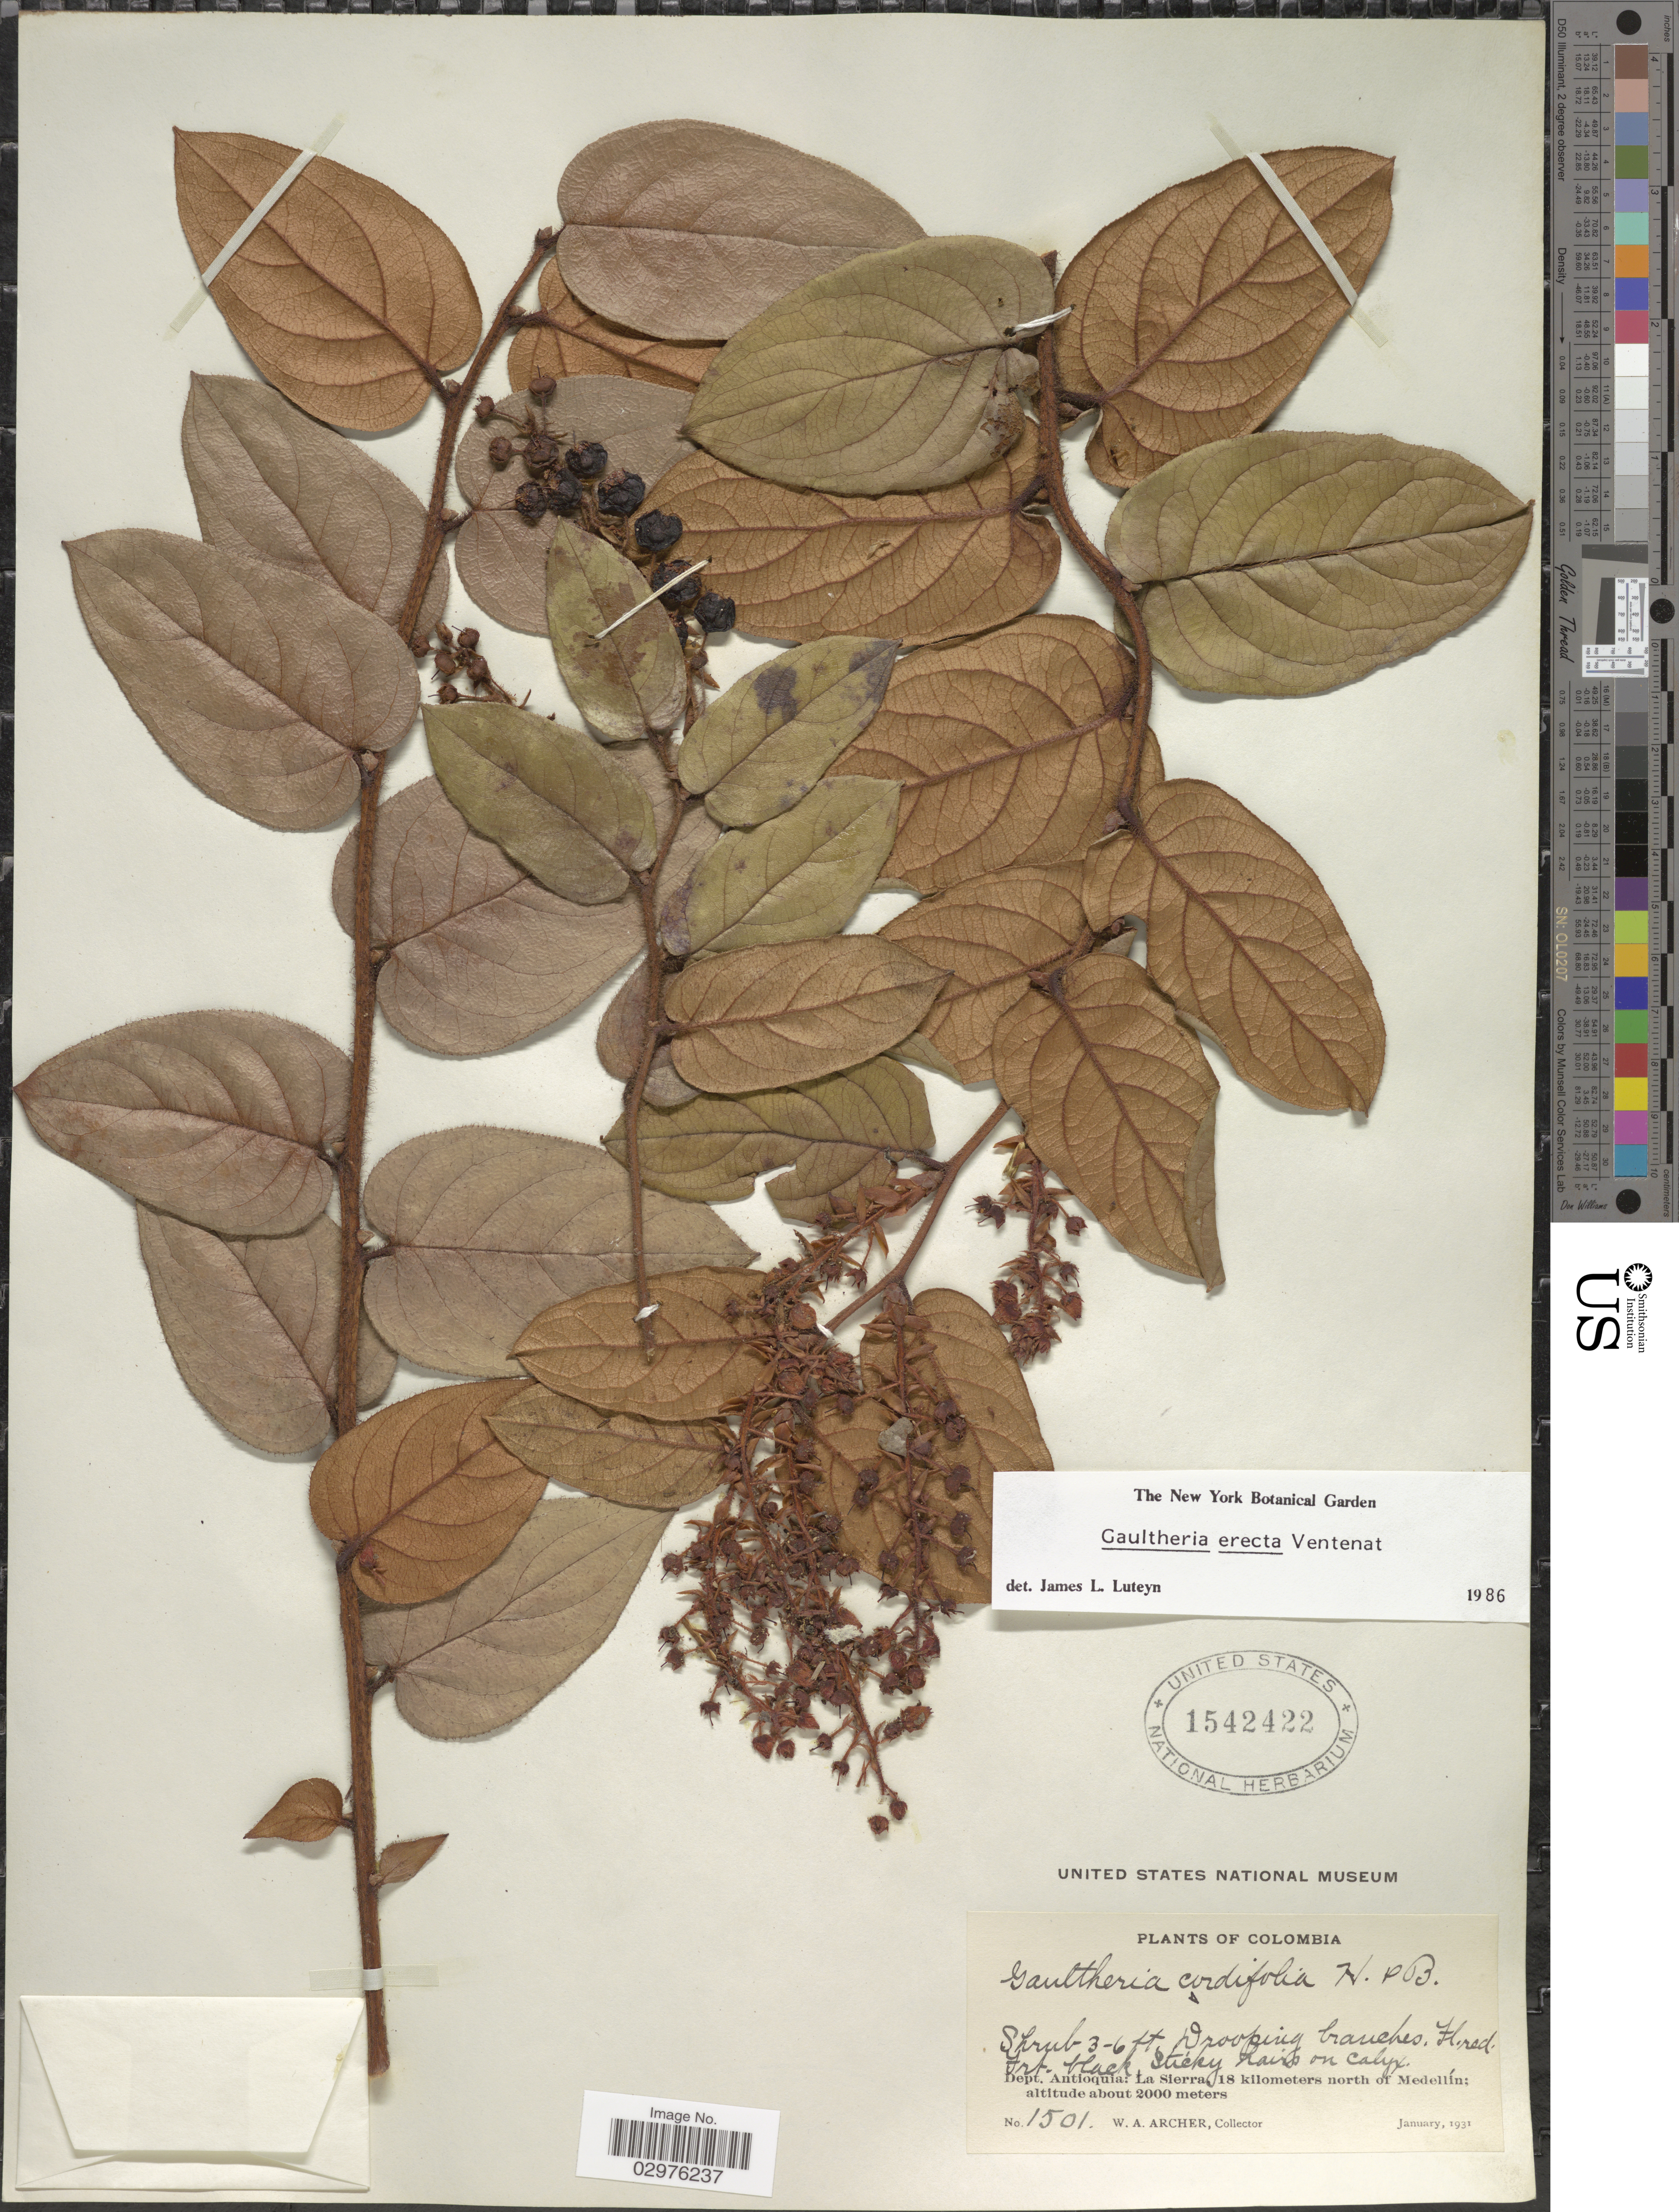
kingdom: Plantae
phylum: Tracheophyta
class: Magnoliopsida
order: Ericales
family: Ericaceae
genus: Gaultheria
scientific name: Gaultheria erecta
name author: Vent.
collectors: W. Archer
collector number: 1501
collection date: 1931-01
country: Colombia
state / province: Antioquia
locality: Dept. Antioquia: La Sierra, 18 kilometers north of Medellín.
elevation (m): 2000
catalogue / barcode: US 1542422